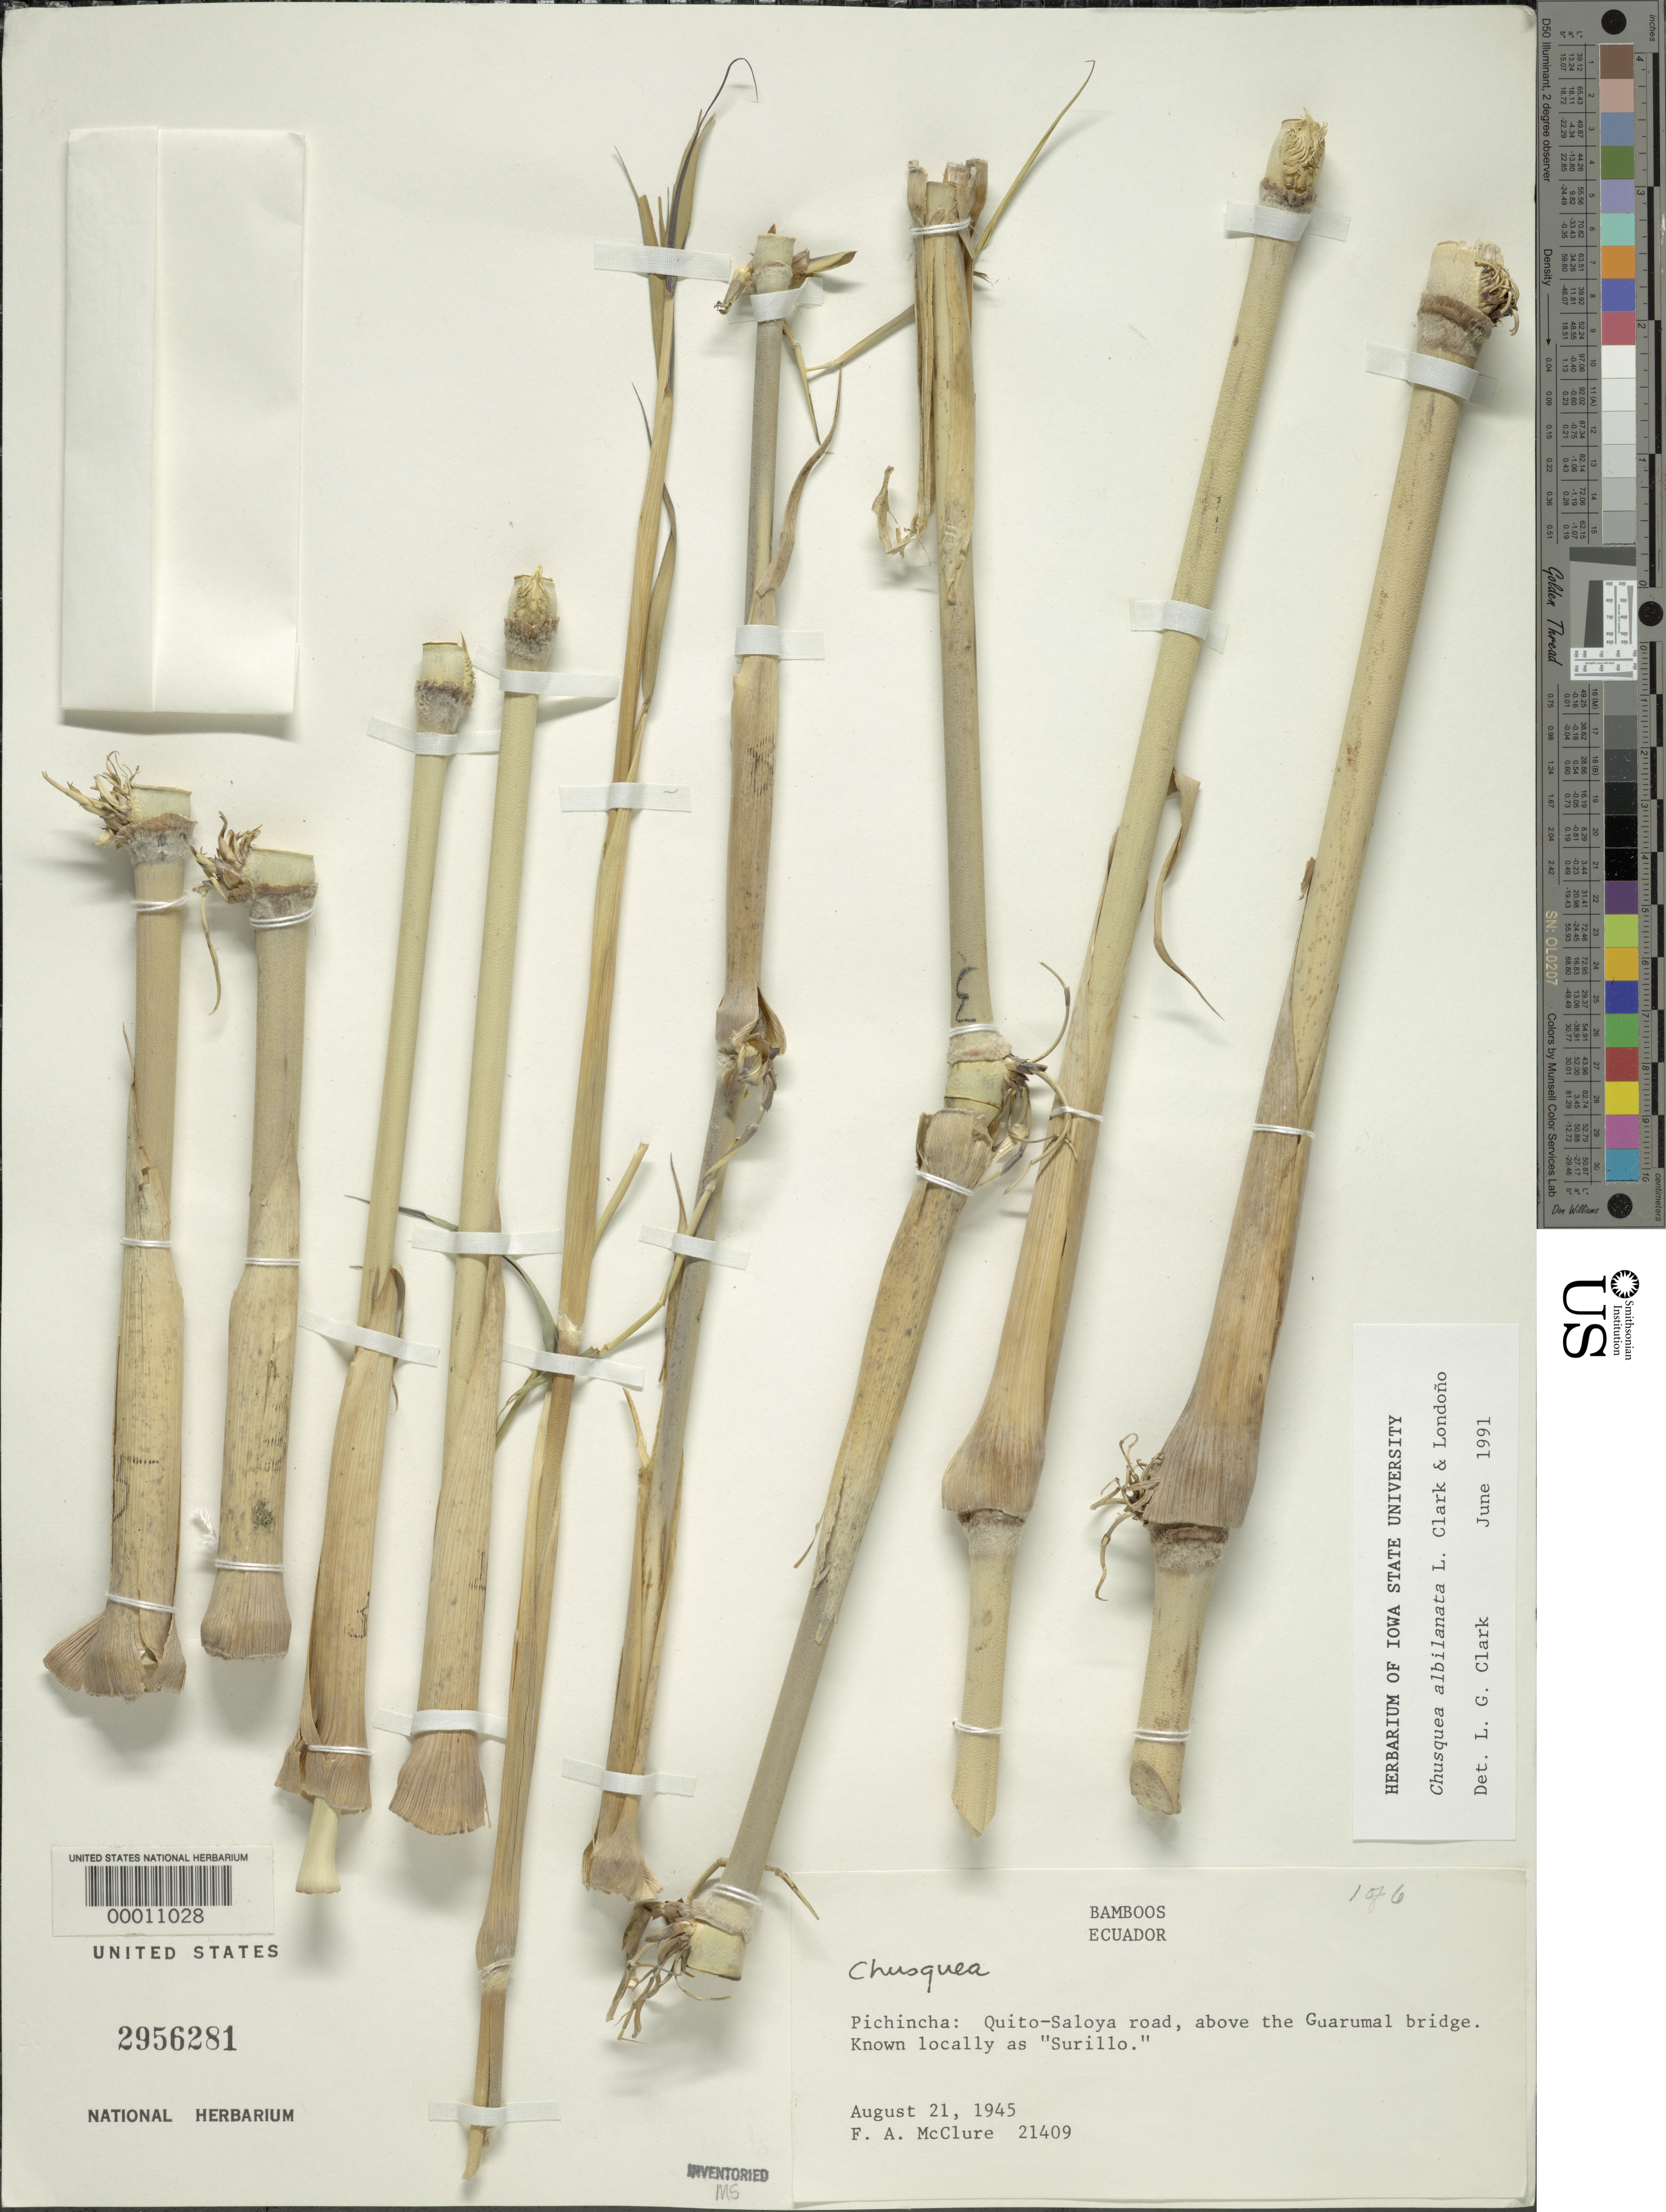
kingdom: Plantae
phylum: Tracheophyta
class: Liliopsida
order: Poales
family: Poaceae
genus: Chusquea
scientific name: Chusquea albilanata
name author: L.G. Clark & Londoño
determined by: Clark, Lynn G., (ISC), Iowa State University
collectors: F. A. McClure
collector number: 21409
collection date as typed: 21 Aug 1945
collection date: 1945-08-21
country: Ecuador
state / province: Pichincha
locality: Quito, saloya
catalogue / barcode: US 2956281